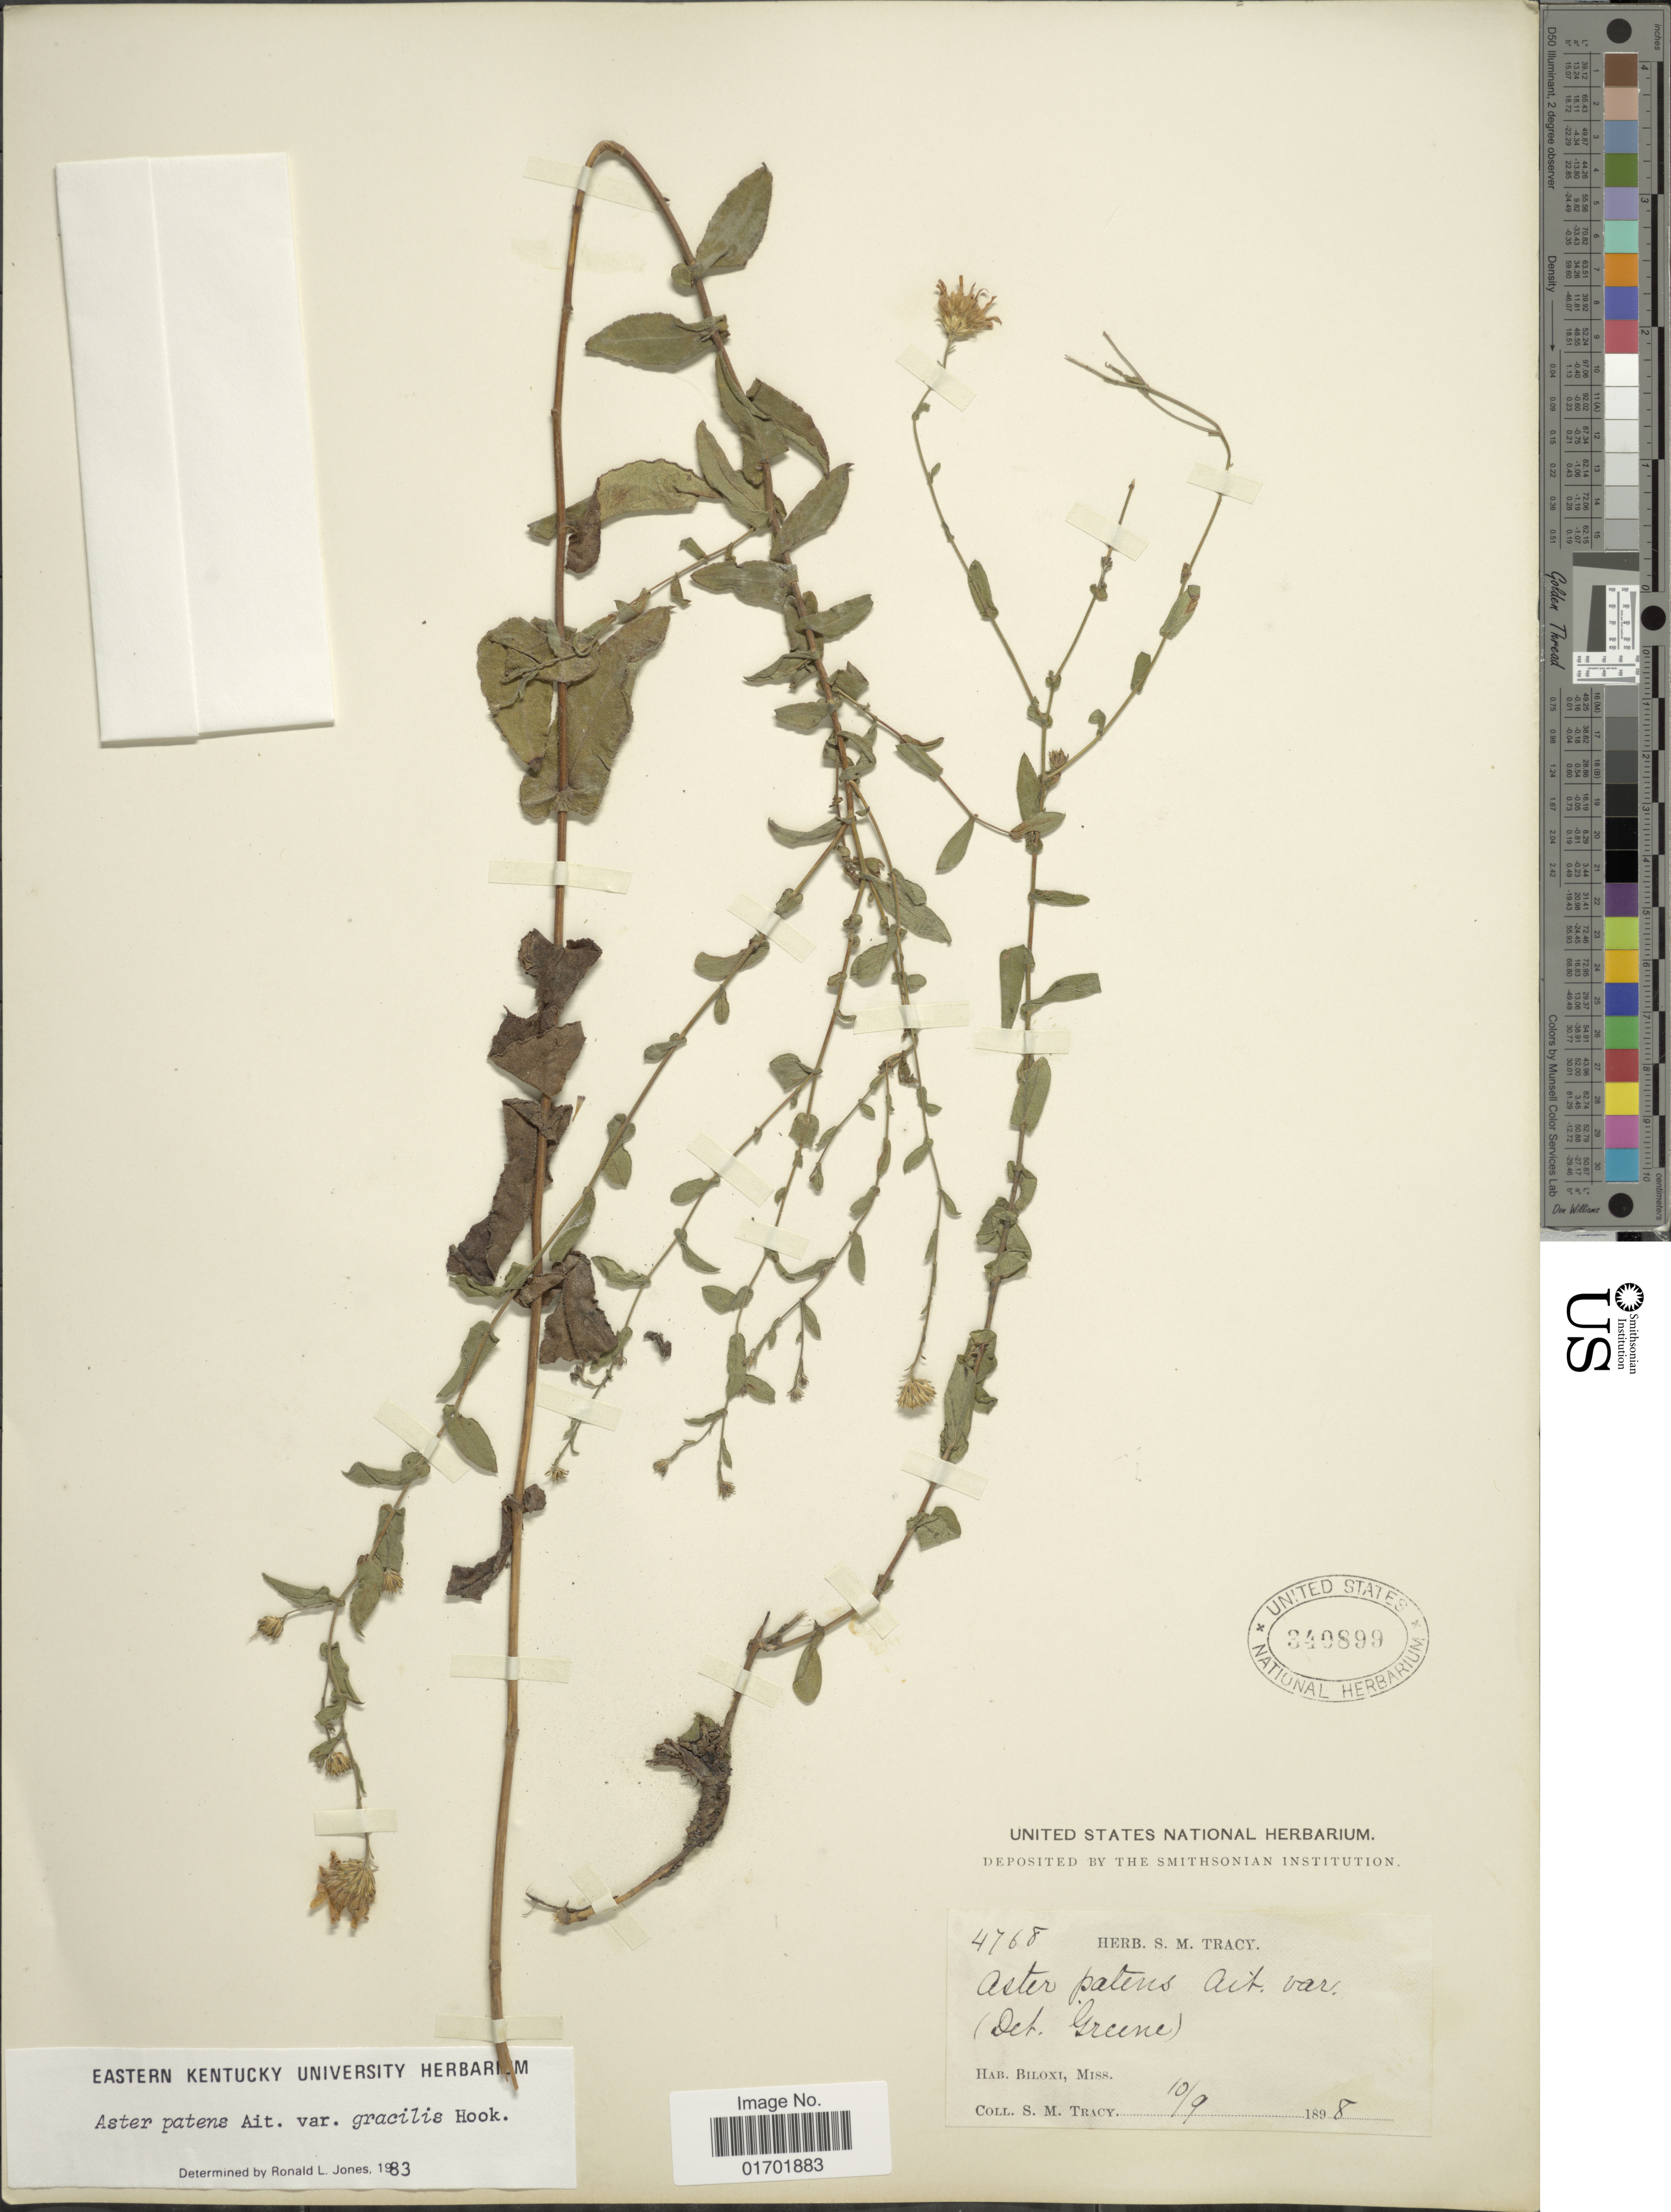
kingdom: Plantae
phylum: Tracheophyta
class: Magnoliopsida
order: Asterales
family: Asteraceae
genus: Symphyotrichum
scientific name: Symphyotrichum patens var. gracile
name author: (Hook.) G.L. Nesom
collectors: S. M. Tracy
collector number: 4768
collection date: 1898-10-09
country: United States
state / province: Mississippi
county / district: Harrison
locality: Biloxi.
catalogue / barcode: US 349899